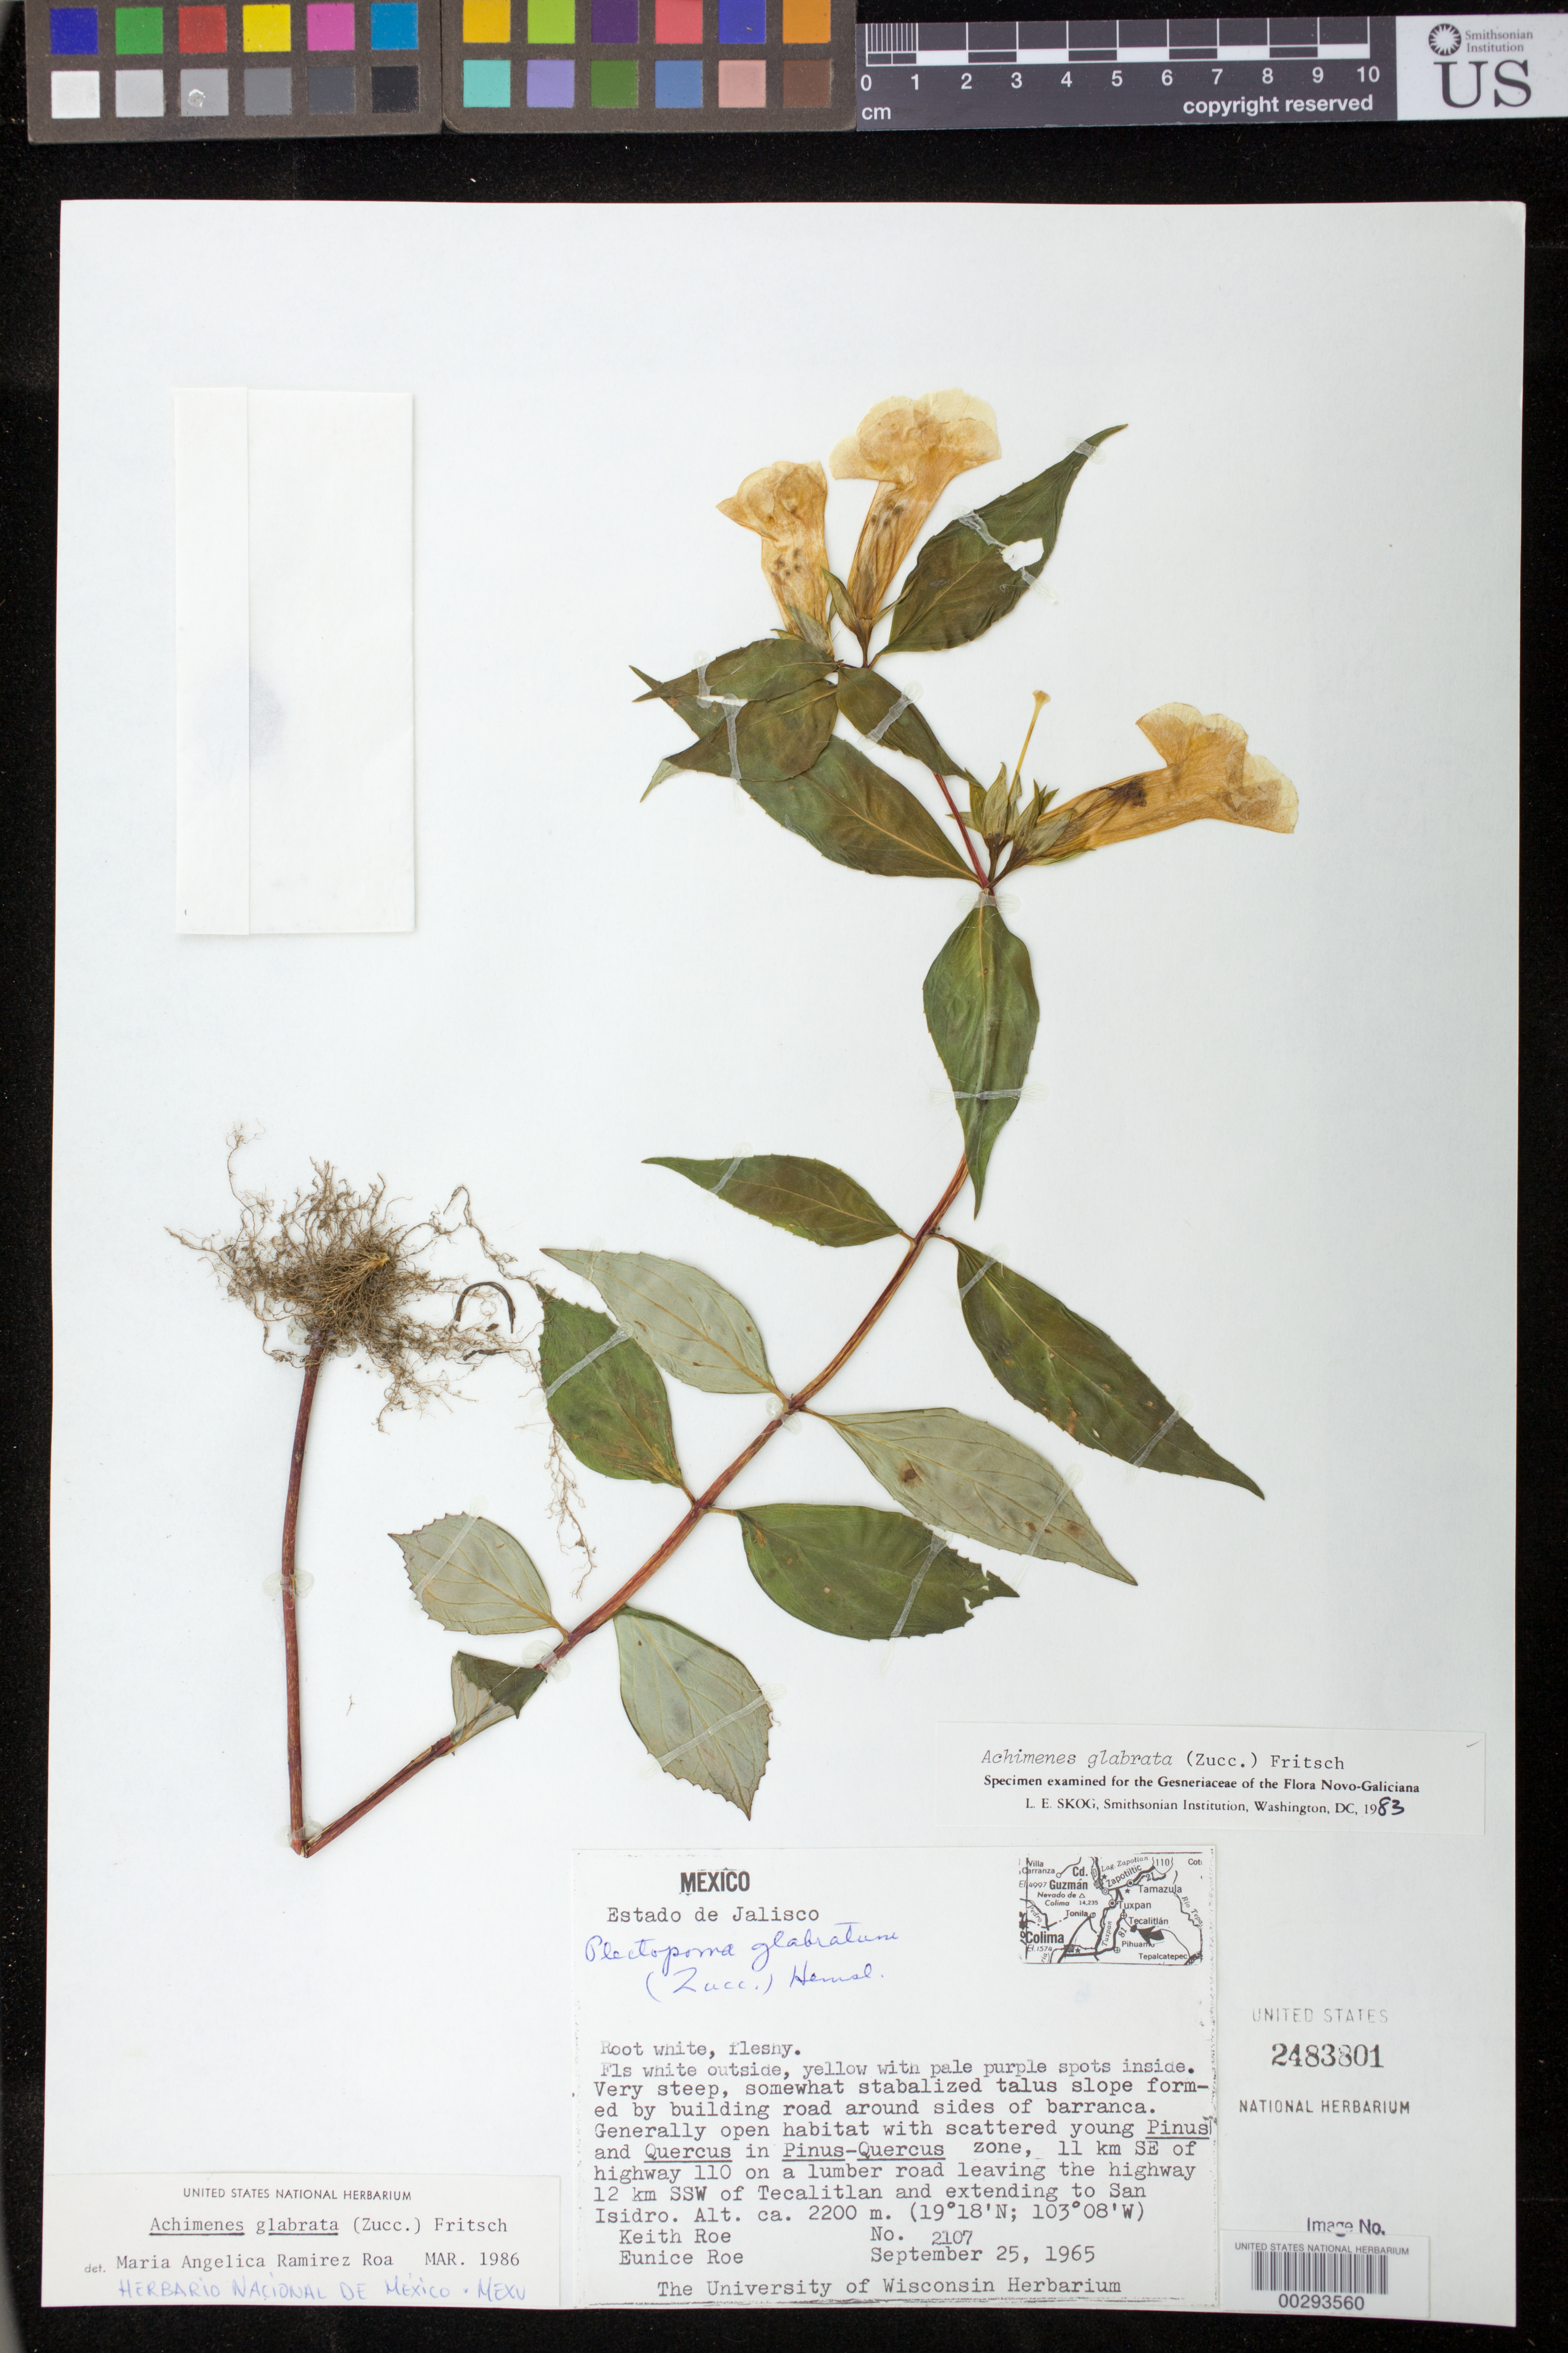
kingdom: Plantae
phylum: Tracheophyta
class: Magnoliopsida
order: Lamiales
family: Gesneriaceae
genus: Achimenes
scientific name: Achimenes glabrata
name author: (Zucc.) Fritsch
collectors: K. Roe & E. Roe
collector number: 2107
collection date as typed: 25 Sep 1965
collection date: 1965-09-25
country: Mexico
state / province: Jalisco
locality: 11 km SE of highway 110 on a lumber road leaving the highway 12 km SSW of Tecalitlan and extending to San Isidro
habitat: Generally open habitat w/scattered young pinus + quercus in pinus-quercus ..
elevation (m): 2200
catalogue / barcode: US 2483801